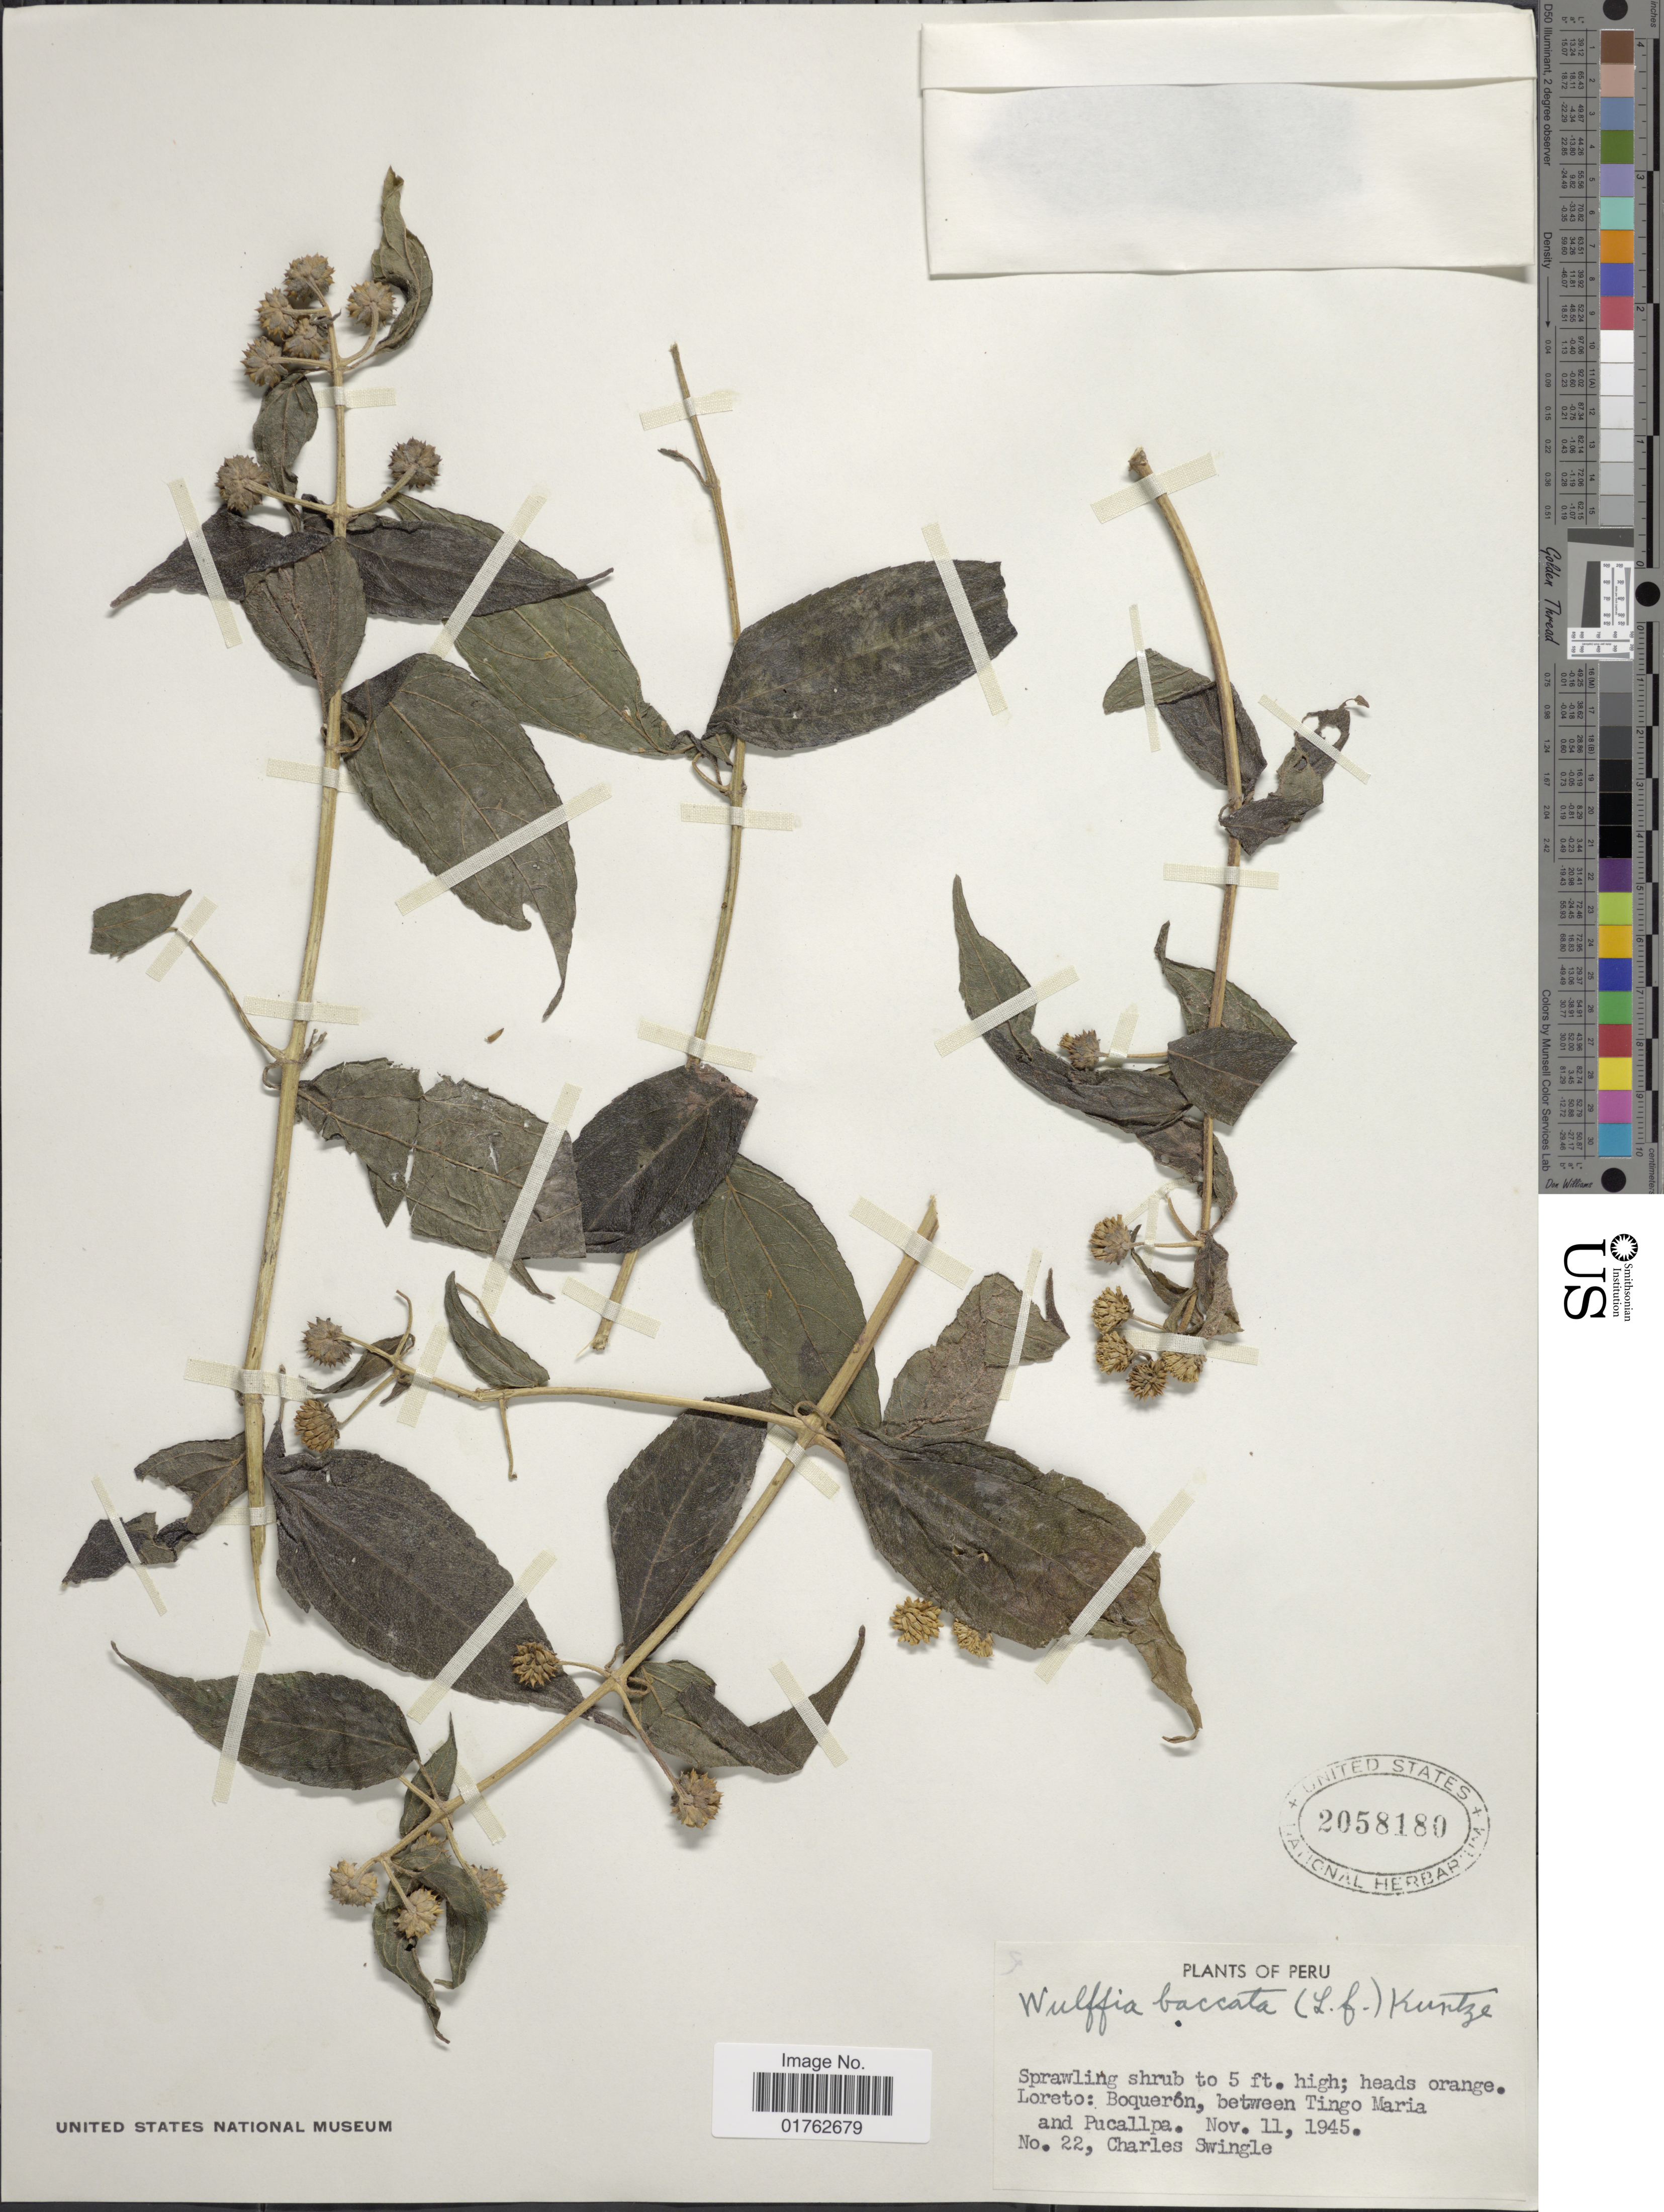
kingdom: Plantae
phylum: Tracheophyta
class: Magnoliopsida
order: Asterales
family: Asteraceae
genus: Wulffia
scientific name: Wulffia baccata var. baccata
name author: (L.) Kuntze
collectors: C. Swingle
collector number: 22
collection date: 1945-11-11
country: Peru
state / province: Loreto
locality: Boqueron, between Tingo Maria and Pucallpa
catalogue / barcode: US 2058180